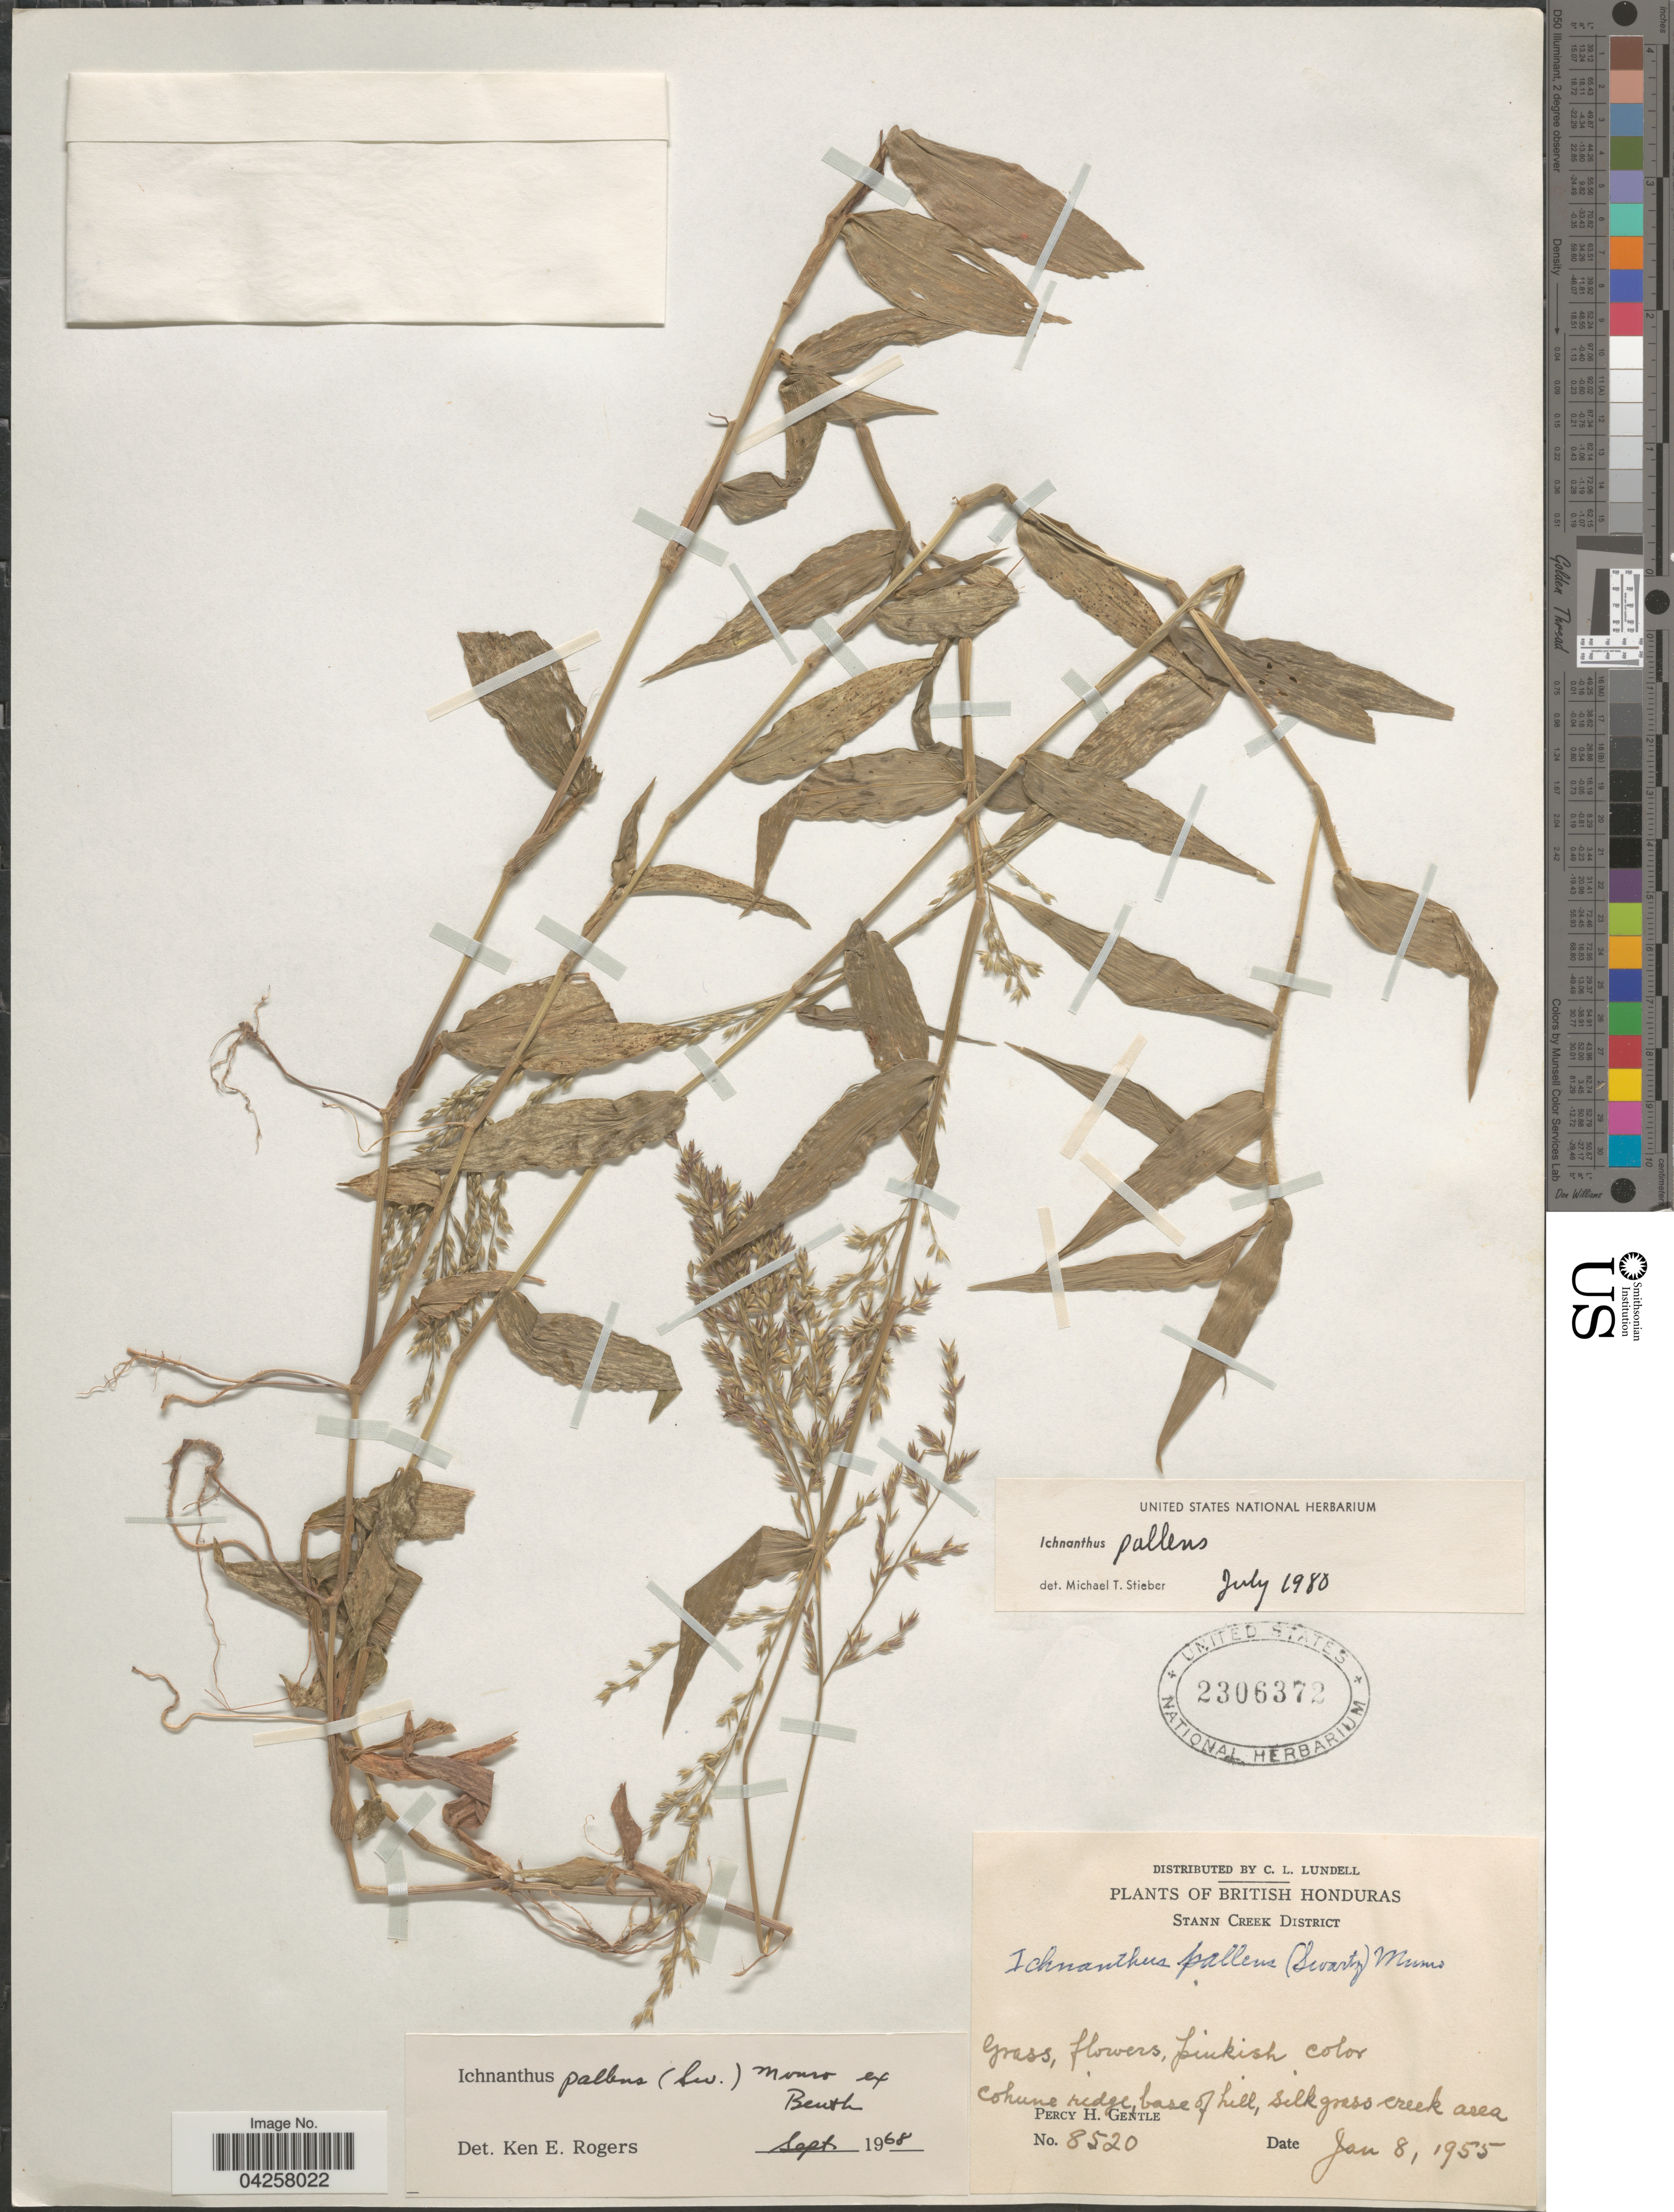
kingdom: Plantae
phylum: Tracheophyta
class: Liliopsida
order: Poales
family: Poaceae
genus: Ichnanthus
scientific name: Ichnanthus pallens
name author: (Sw.) Munro ex Benth.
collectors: P. H. Gentle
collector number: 8520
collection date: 1955-01-08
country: Belize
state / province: Stann Creek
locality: British Honduras. Stann Creek District. Cohune ridge, base of hill, Silkgrass creek area.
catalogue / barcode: US 2306372